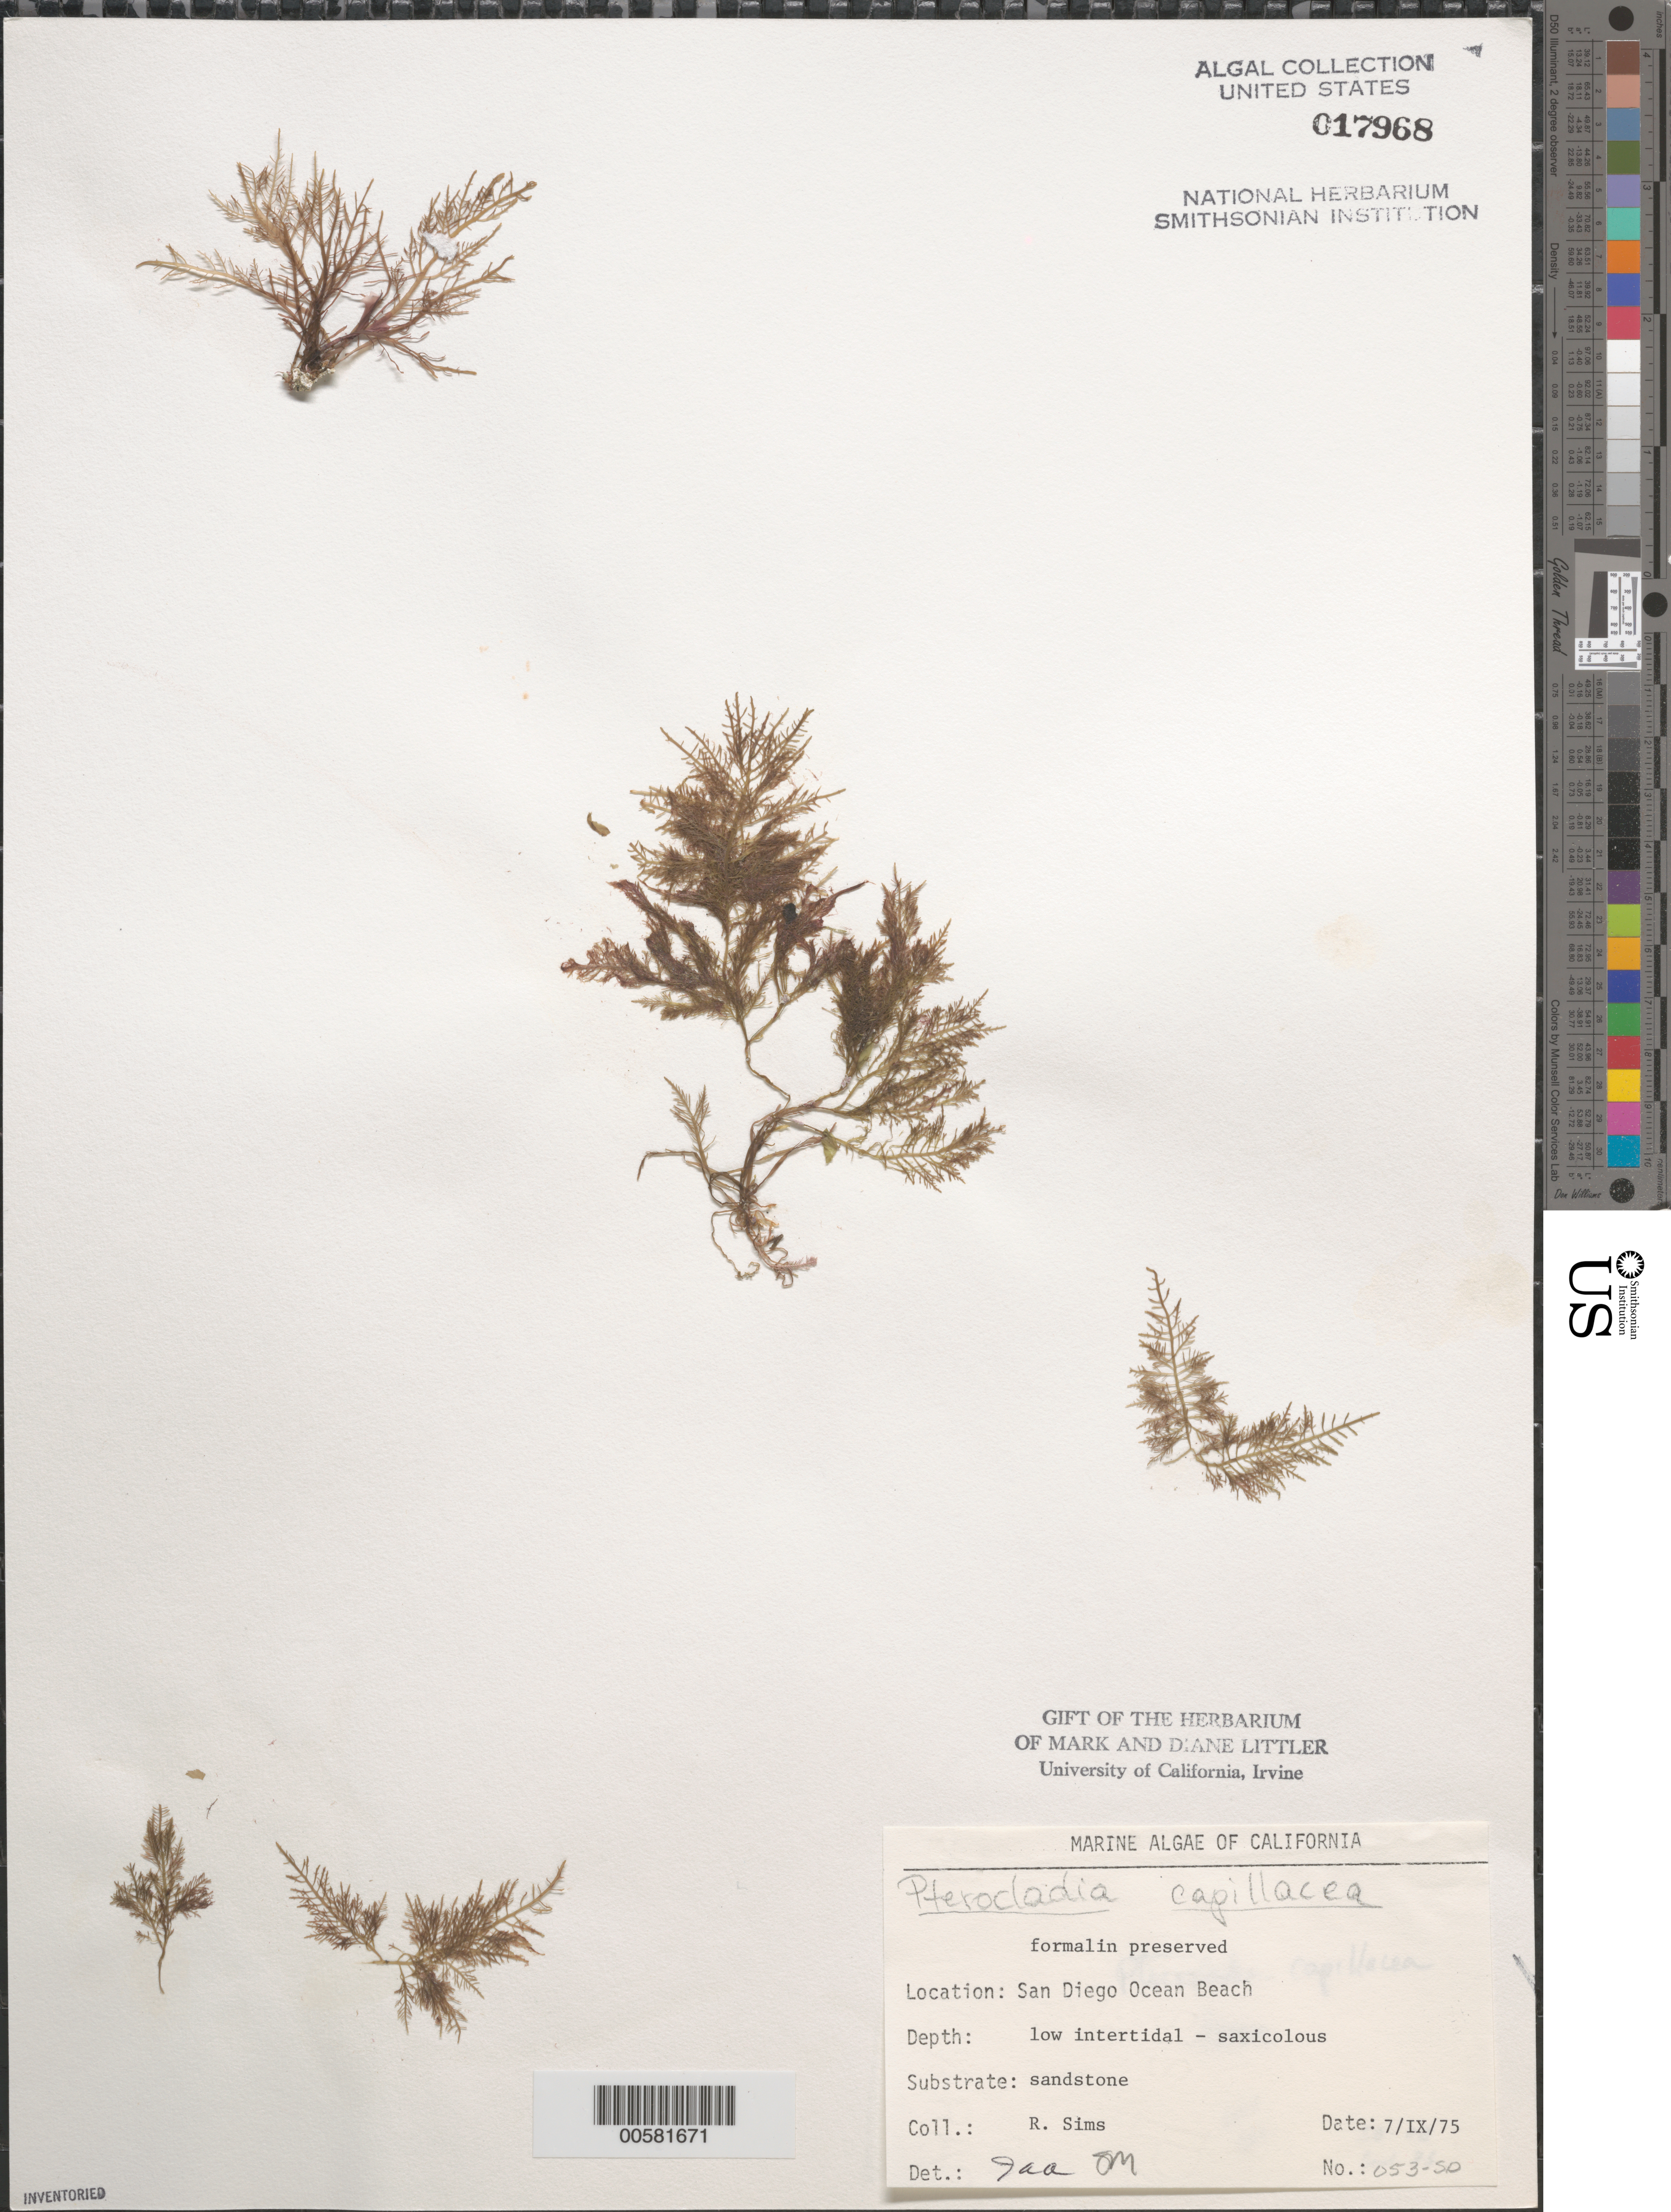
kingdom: Plantae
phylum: Rhodophyta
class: Florideophyceae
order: Gelidiales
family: Pterocladiaceae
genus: Pterocladiella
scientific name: Pterocladiella capillacea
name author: (S.G. Gmel.) Santelices & Hommers.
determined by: Algae name updating Project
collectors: R. H. Sims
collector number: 053-SD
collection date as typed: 07 Sep 1975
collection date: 1975-09-07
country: United States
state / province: California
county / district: San Diego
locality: Ocean Beach, end of Del Monte Street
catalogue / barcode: US 17968